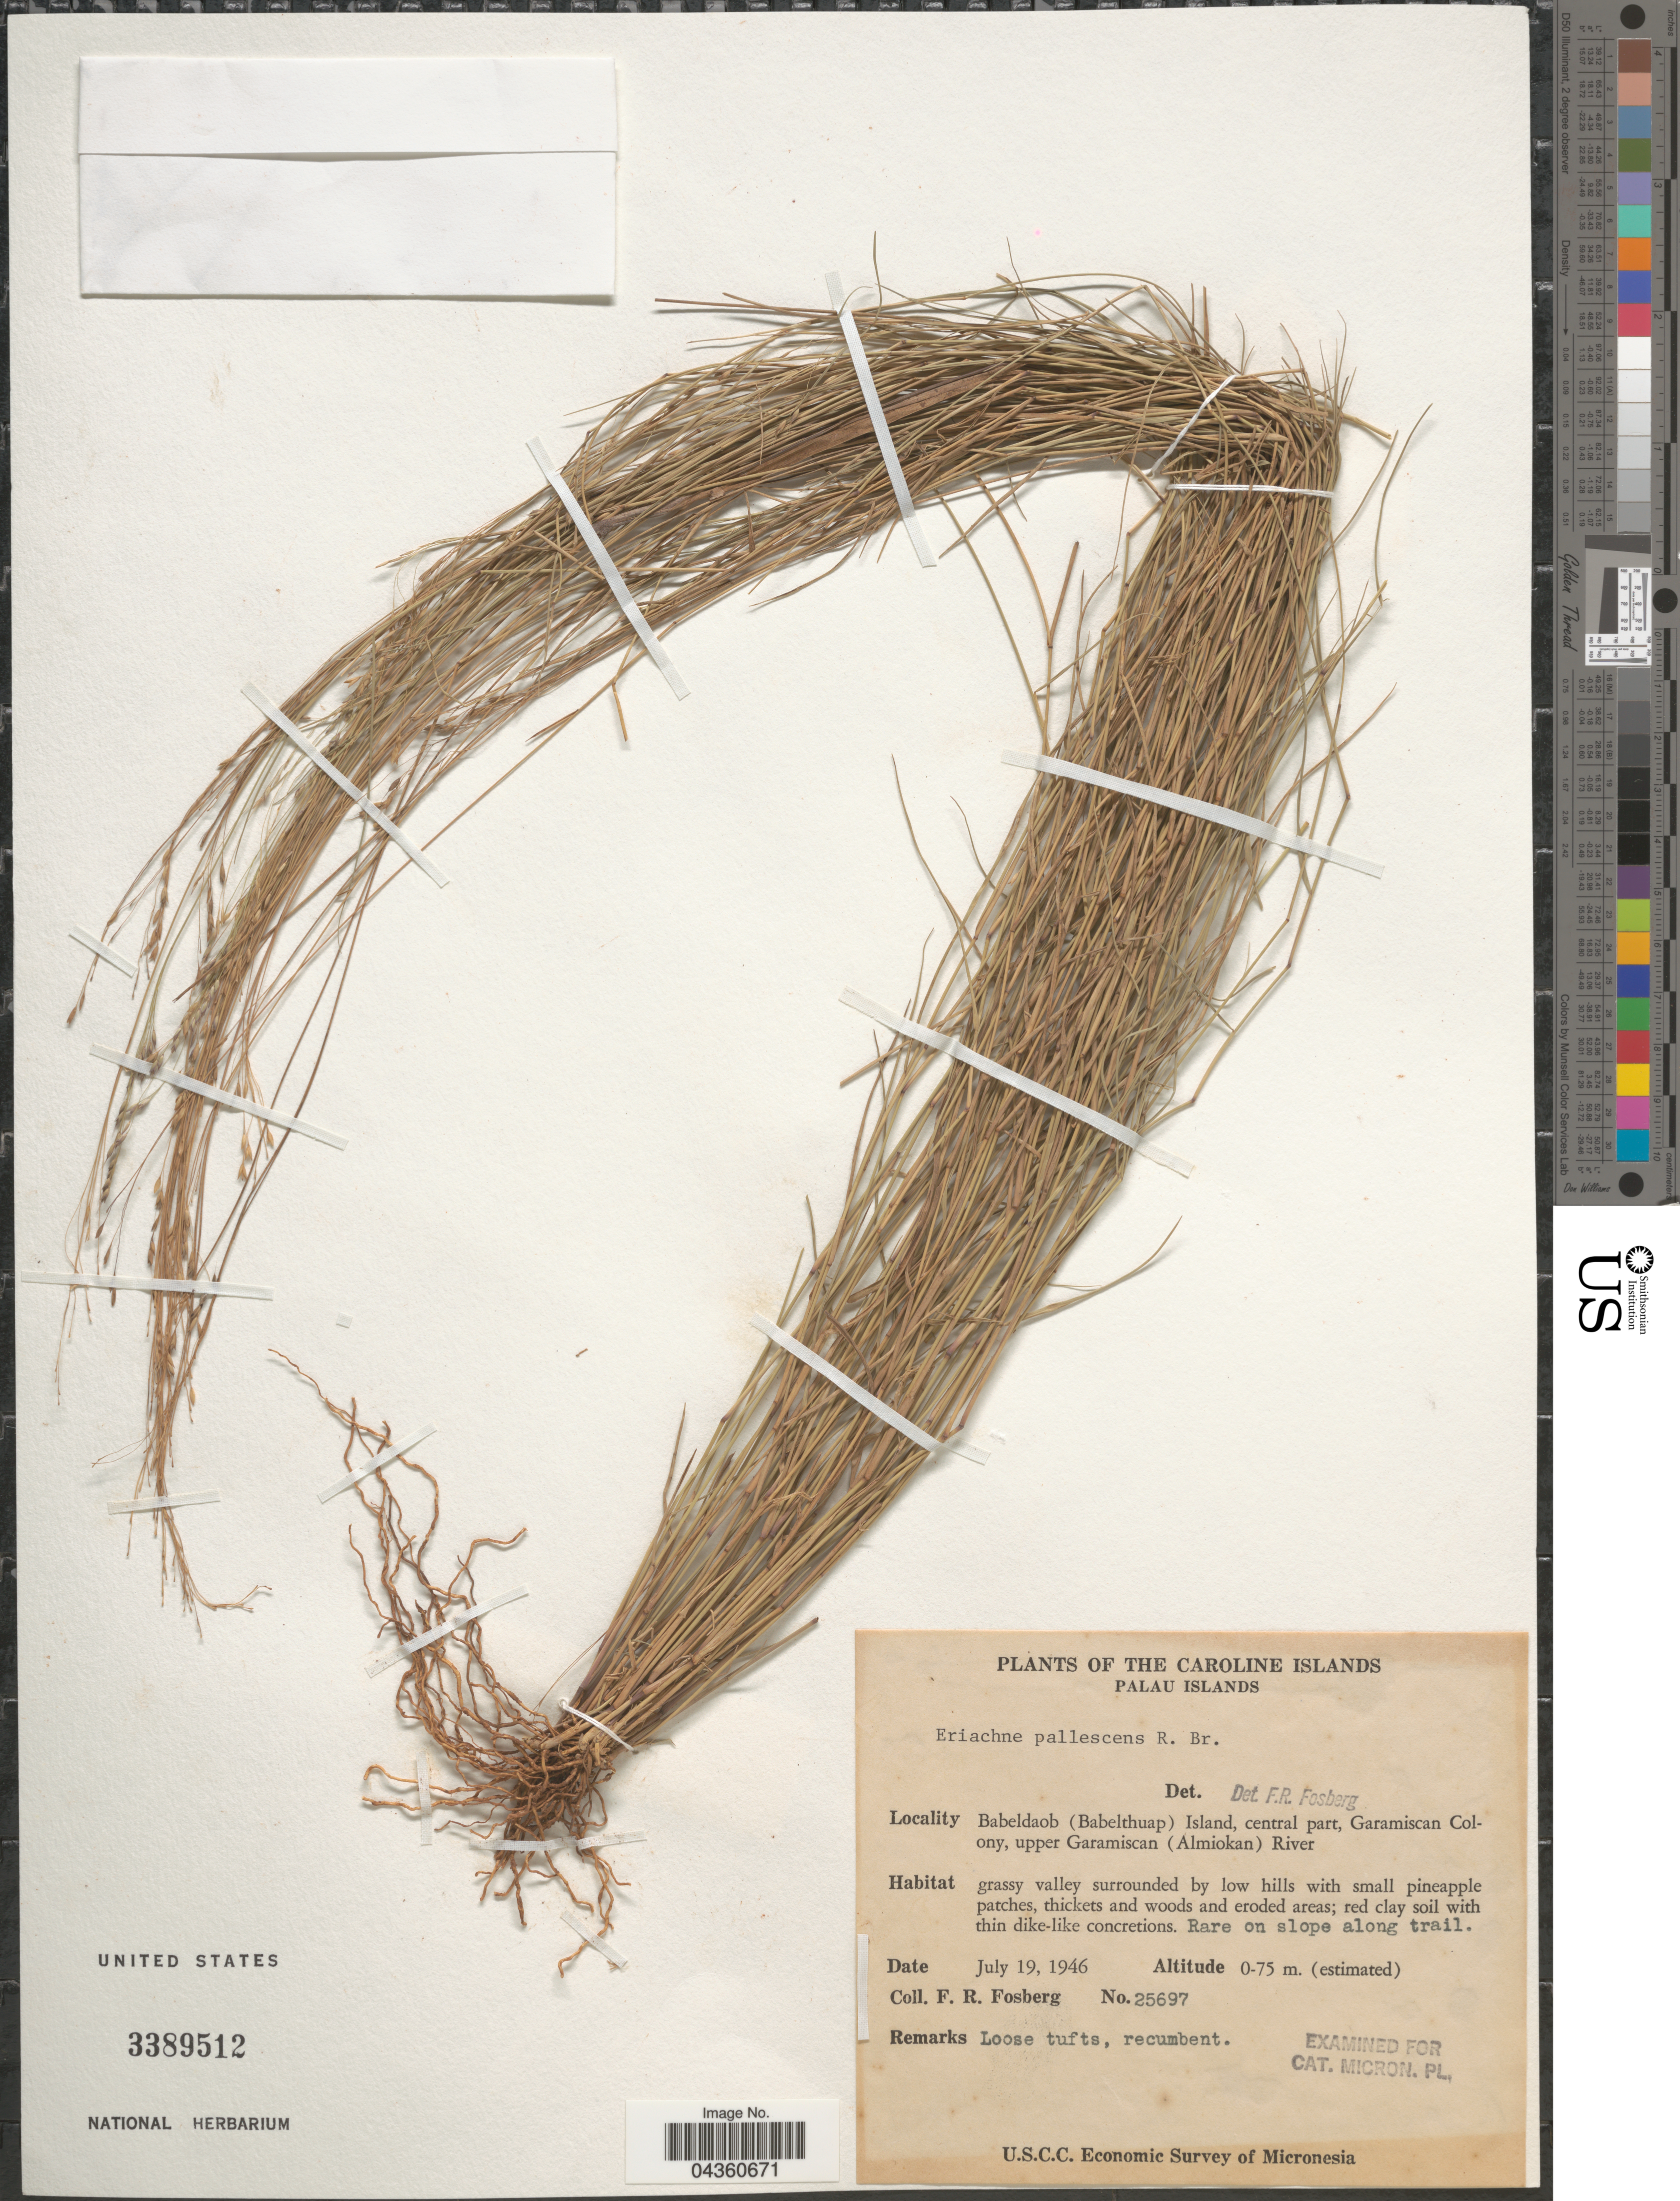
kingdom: Plantae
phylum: Tracheophyta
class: Liliopsida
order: Poales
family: Poaceae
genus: Eriachne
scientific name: Eriachne pallescens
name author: R. Br.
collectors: F. R. Fosberg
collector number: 25697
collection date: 1946-07-19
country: Palau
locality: Caroline Islands. Palau Islands. Babeldaob (Babelthuap) Island, central part, Garamiscan Colony, upper Garamiscan (Almiokan) River. U.S.C.C. Economic Survey of Micronesia.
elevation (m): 0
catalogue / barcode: US 3389512